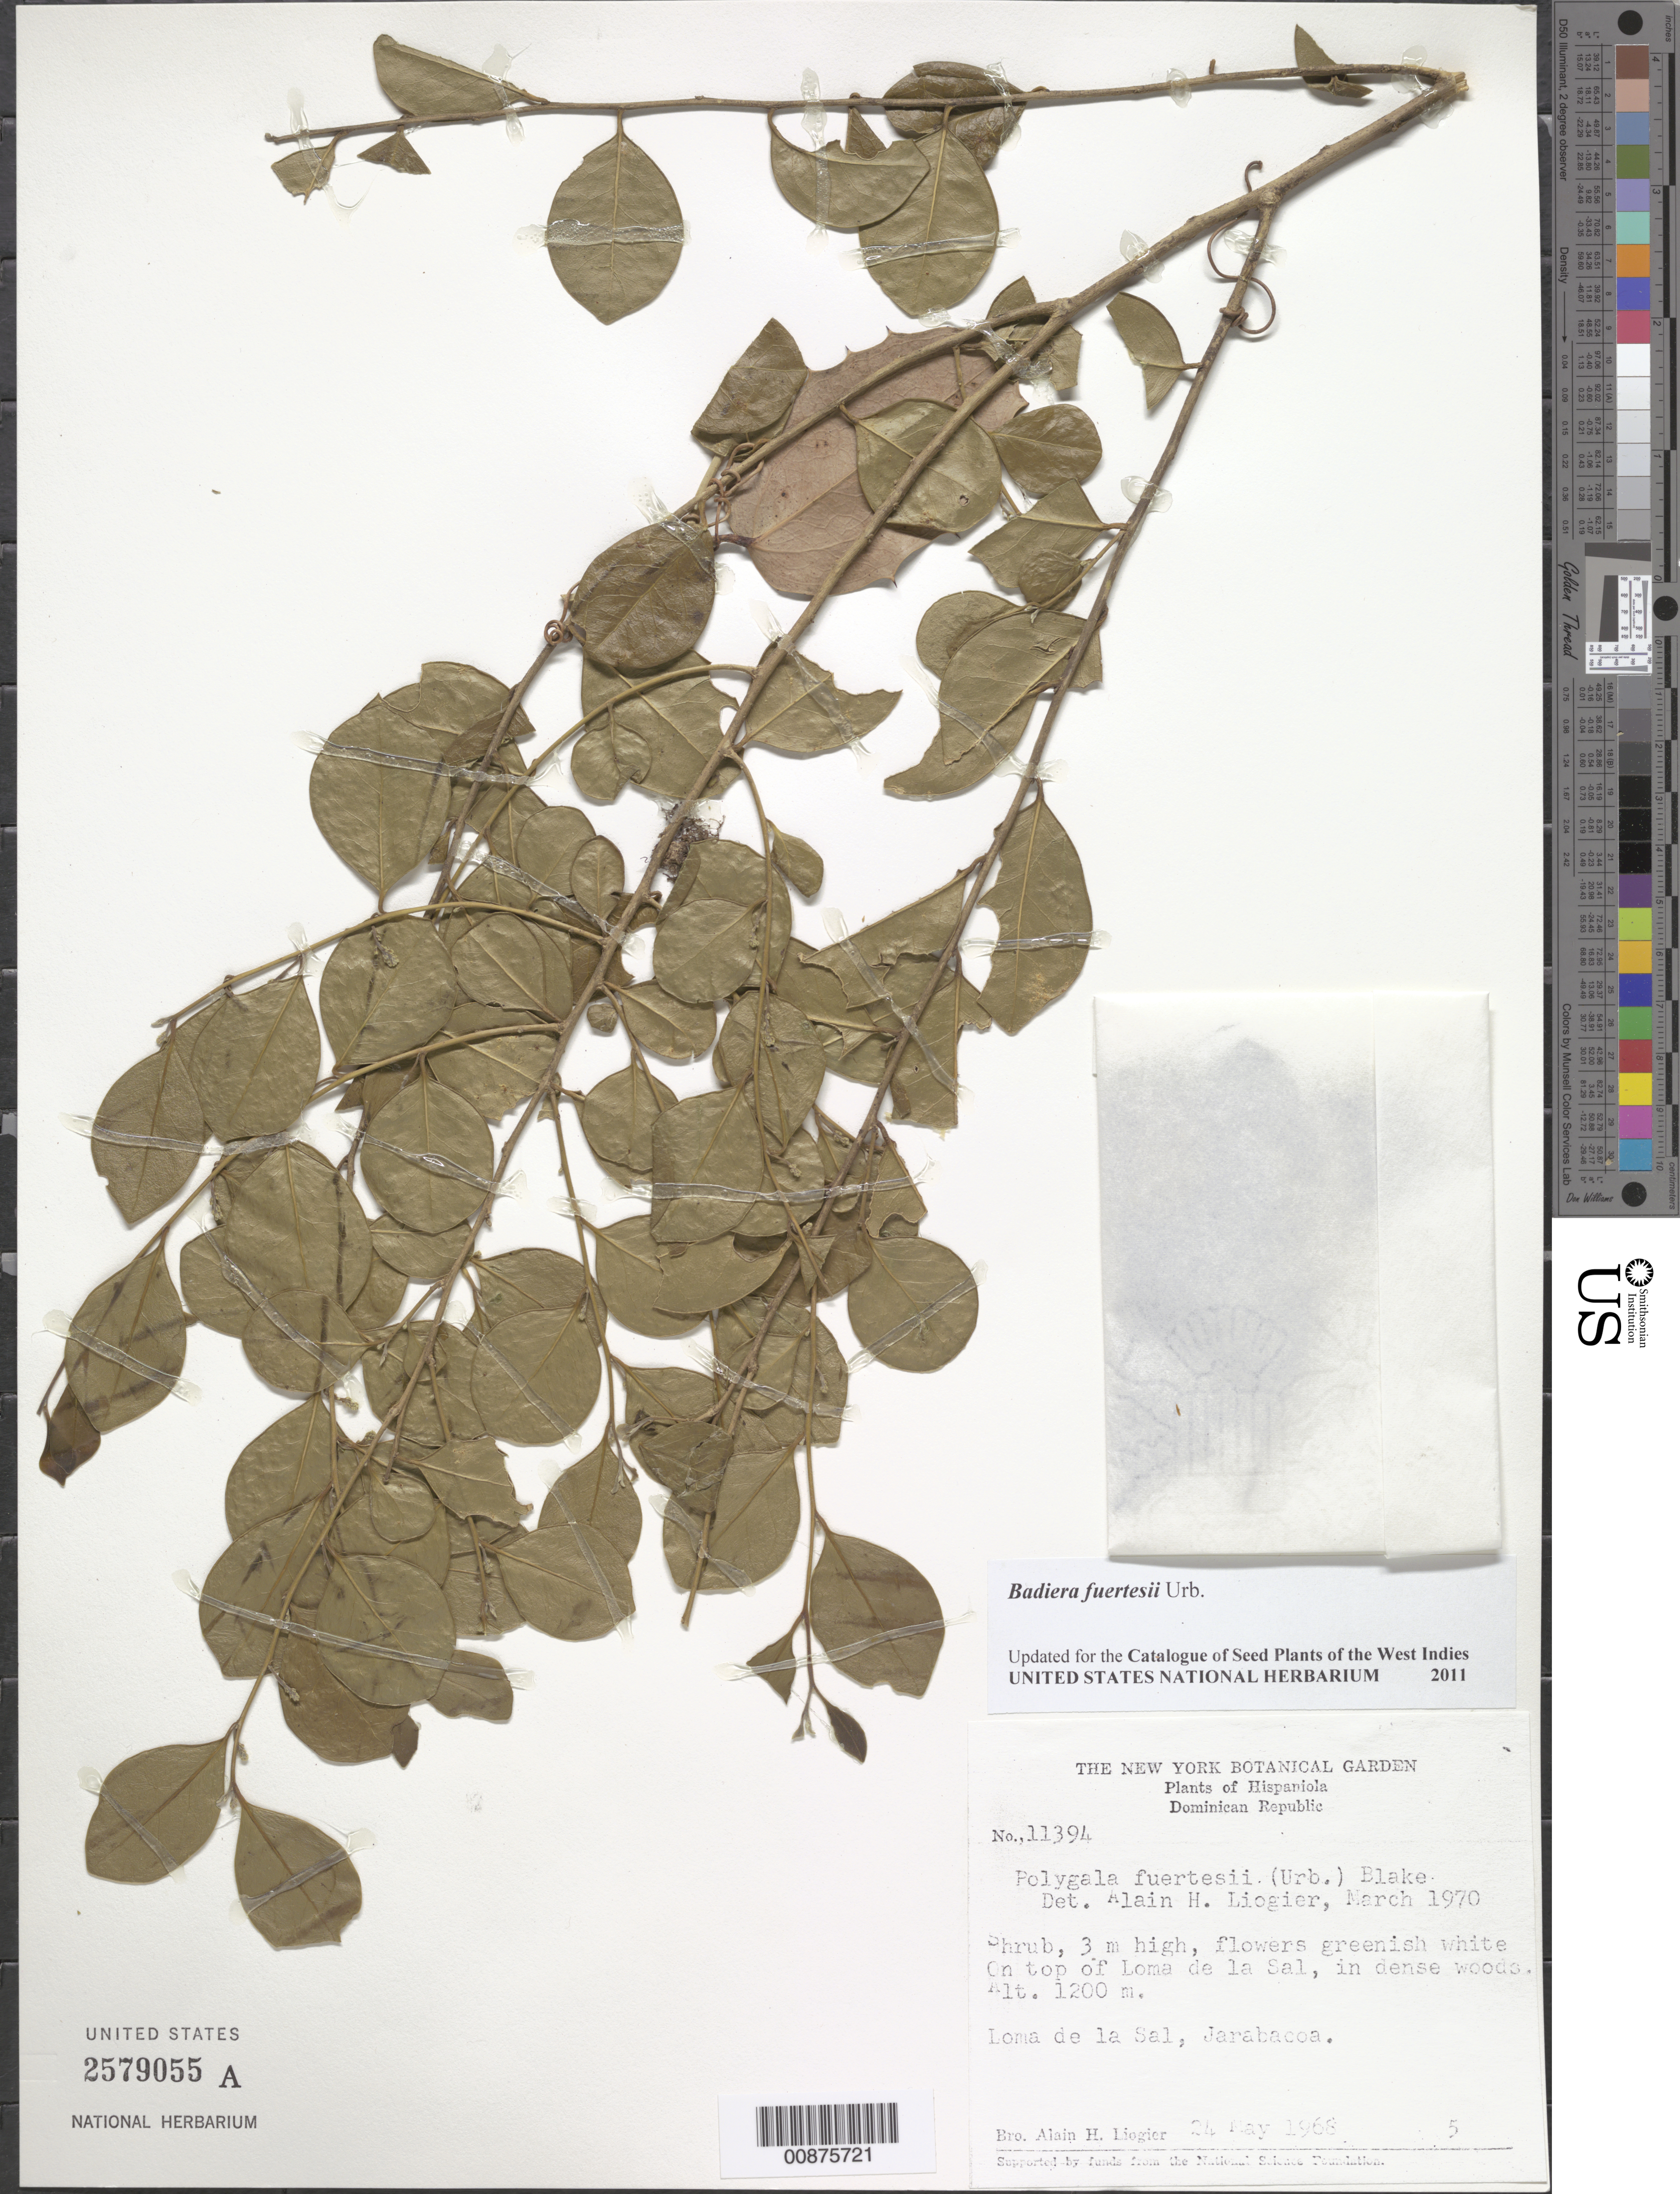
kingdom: Plantae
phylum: Tracheophyta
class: Magnoliopsida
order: Fabales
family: Polygalaceae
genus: Badiera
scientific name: Badiera fuertesii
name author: Urb.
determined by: Liogier, Alain H.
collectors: A. H. Liogier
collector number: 11394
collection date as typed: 24 May 1968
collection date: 1968-05-24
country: Dominican Republic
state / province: La Vega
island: Hispaniola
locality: Loma de la Sal, Jarabacoa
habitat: On top of loma in dense woods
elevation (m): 1200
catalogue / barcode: US 2579055